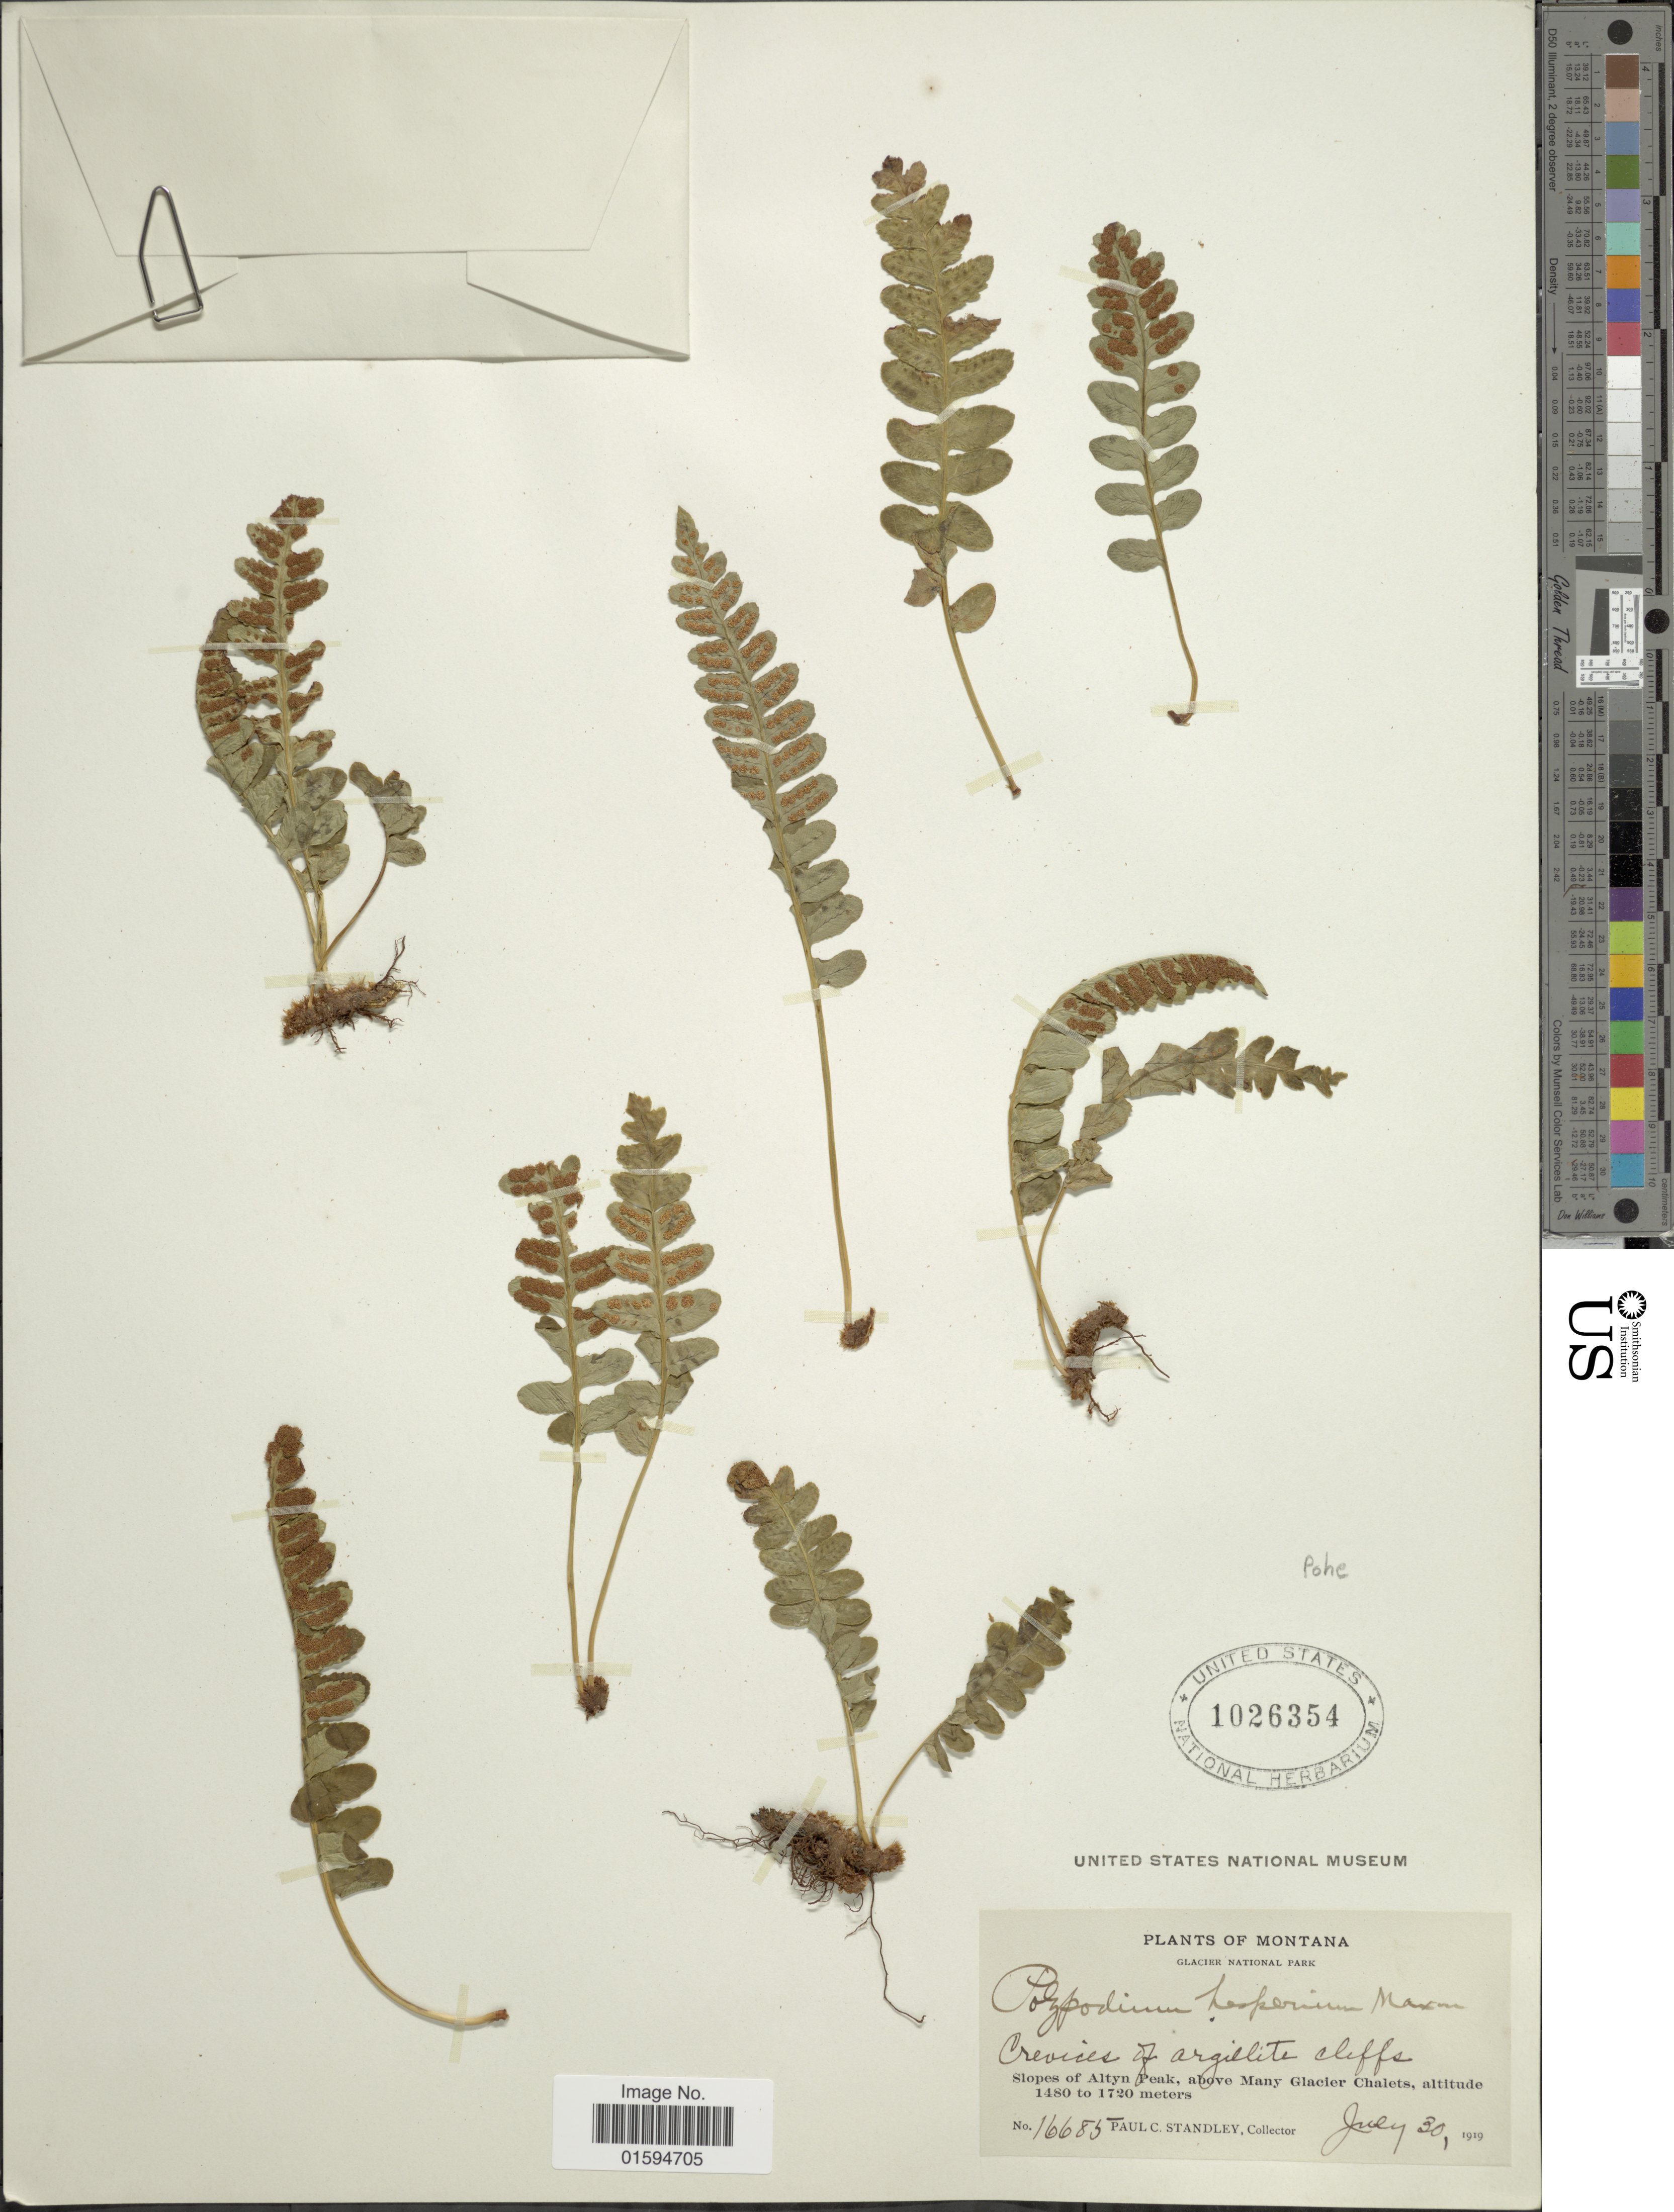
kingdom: Plantae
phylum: Tracheophyta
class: Polypodiopsida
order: Polypodiales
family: Polypodiaceae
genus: Polypodium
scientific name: Polypodium hesperium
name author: Maxon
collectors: P. C. Standley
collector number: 16685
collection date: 1919-07-30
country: United States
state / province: Montana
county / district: Glacier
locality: Glacier National Park, slopes of Altyn Peak, above Many glacier Chalets.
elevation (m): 1480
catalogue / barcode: US 1026354